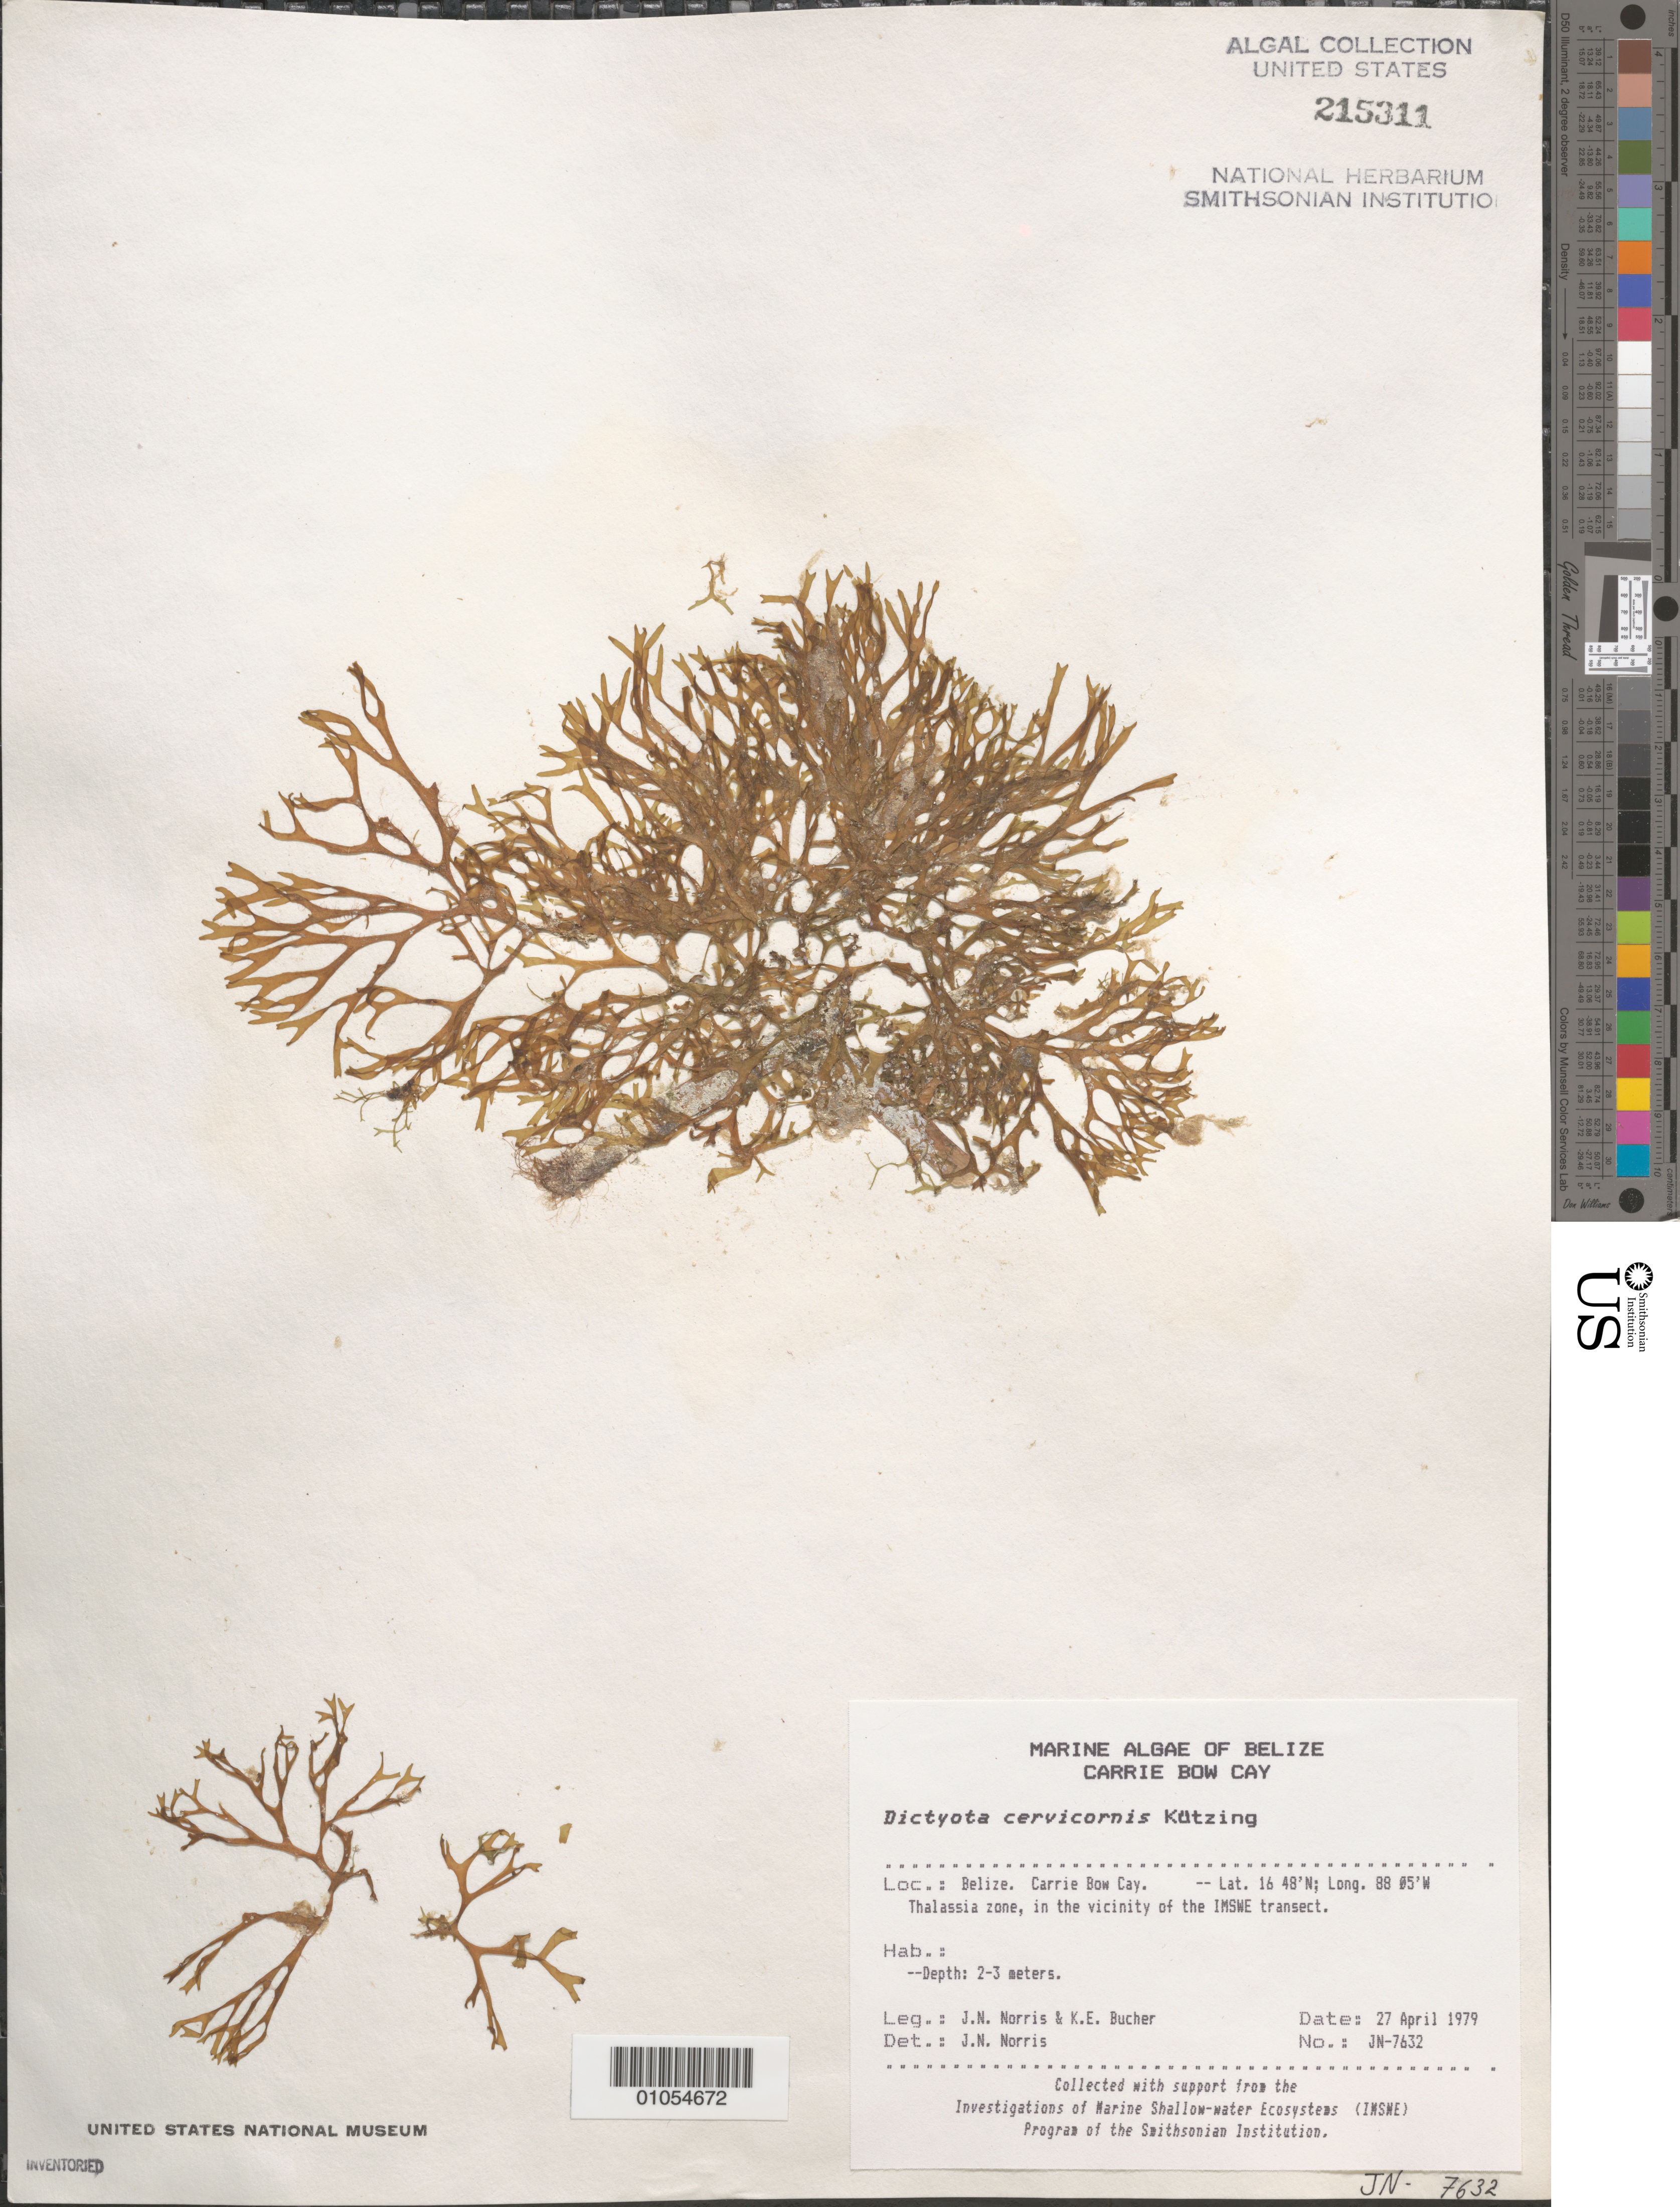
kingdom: Chromista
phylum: Ochrophyta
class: Phaeophyceae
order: Dictyotales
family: Dictyotaceae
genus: Dictyota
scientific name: Dictyota cervicornis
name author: Kütz.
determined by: Norris, James N.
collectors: J. N. Norris & K. E. Bucher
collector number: JN-7632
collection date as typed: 27 Apr 1979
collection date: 1979-04-27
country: Belize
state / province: Stann Creek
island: Carrie Bow Cay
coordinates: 16 48'N, 88 05'W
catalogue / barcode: US 215311